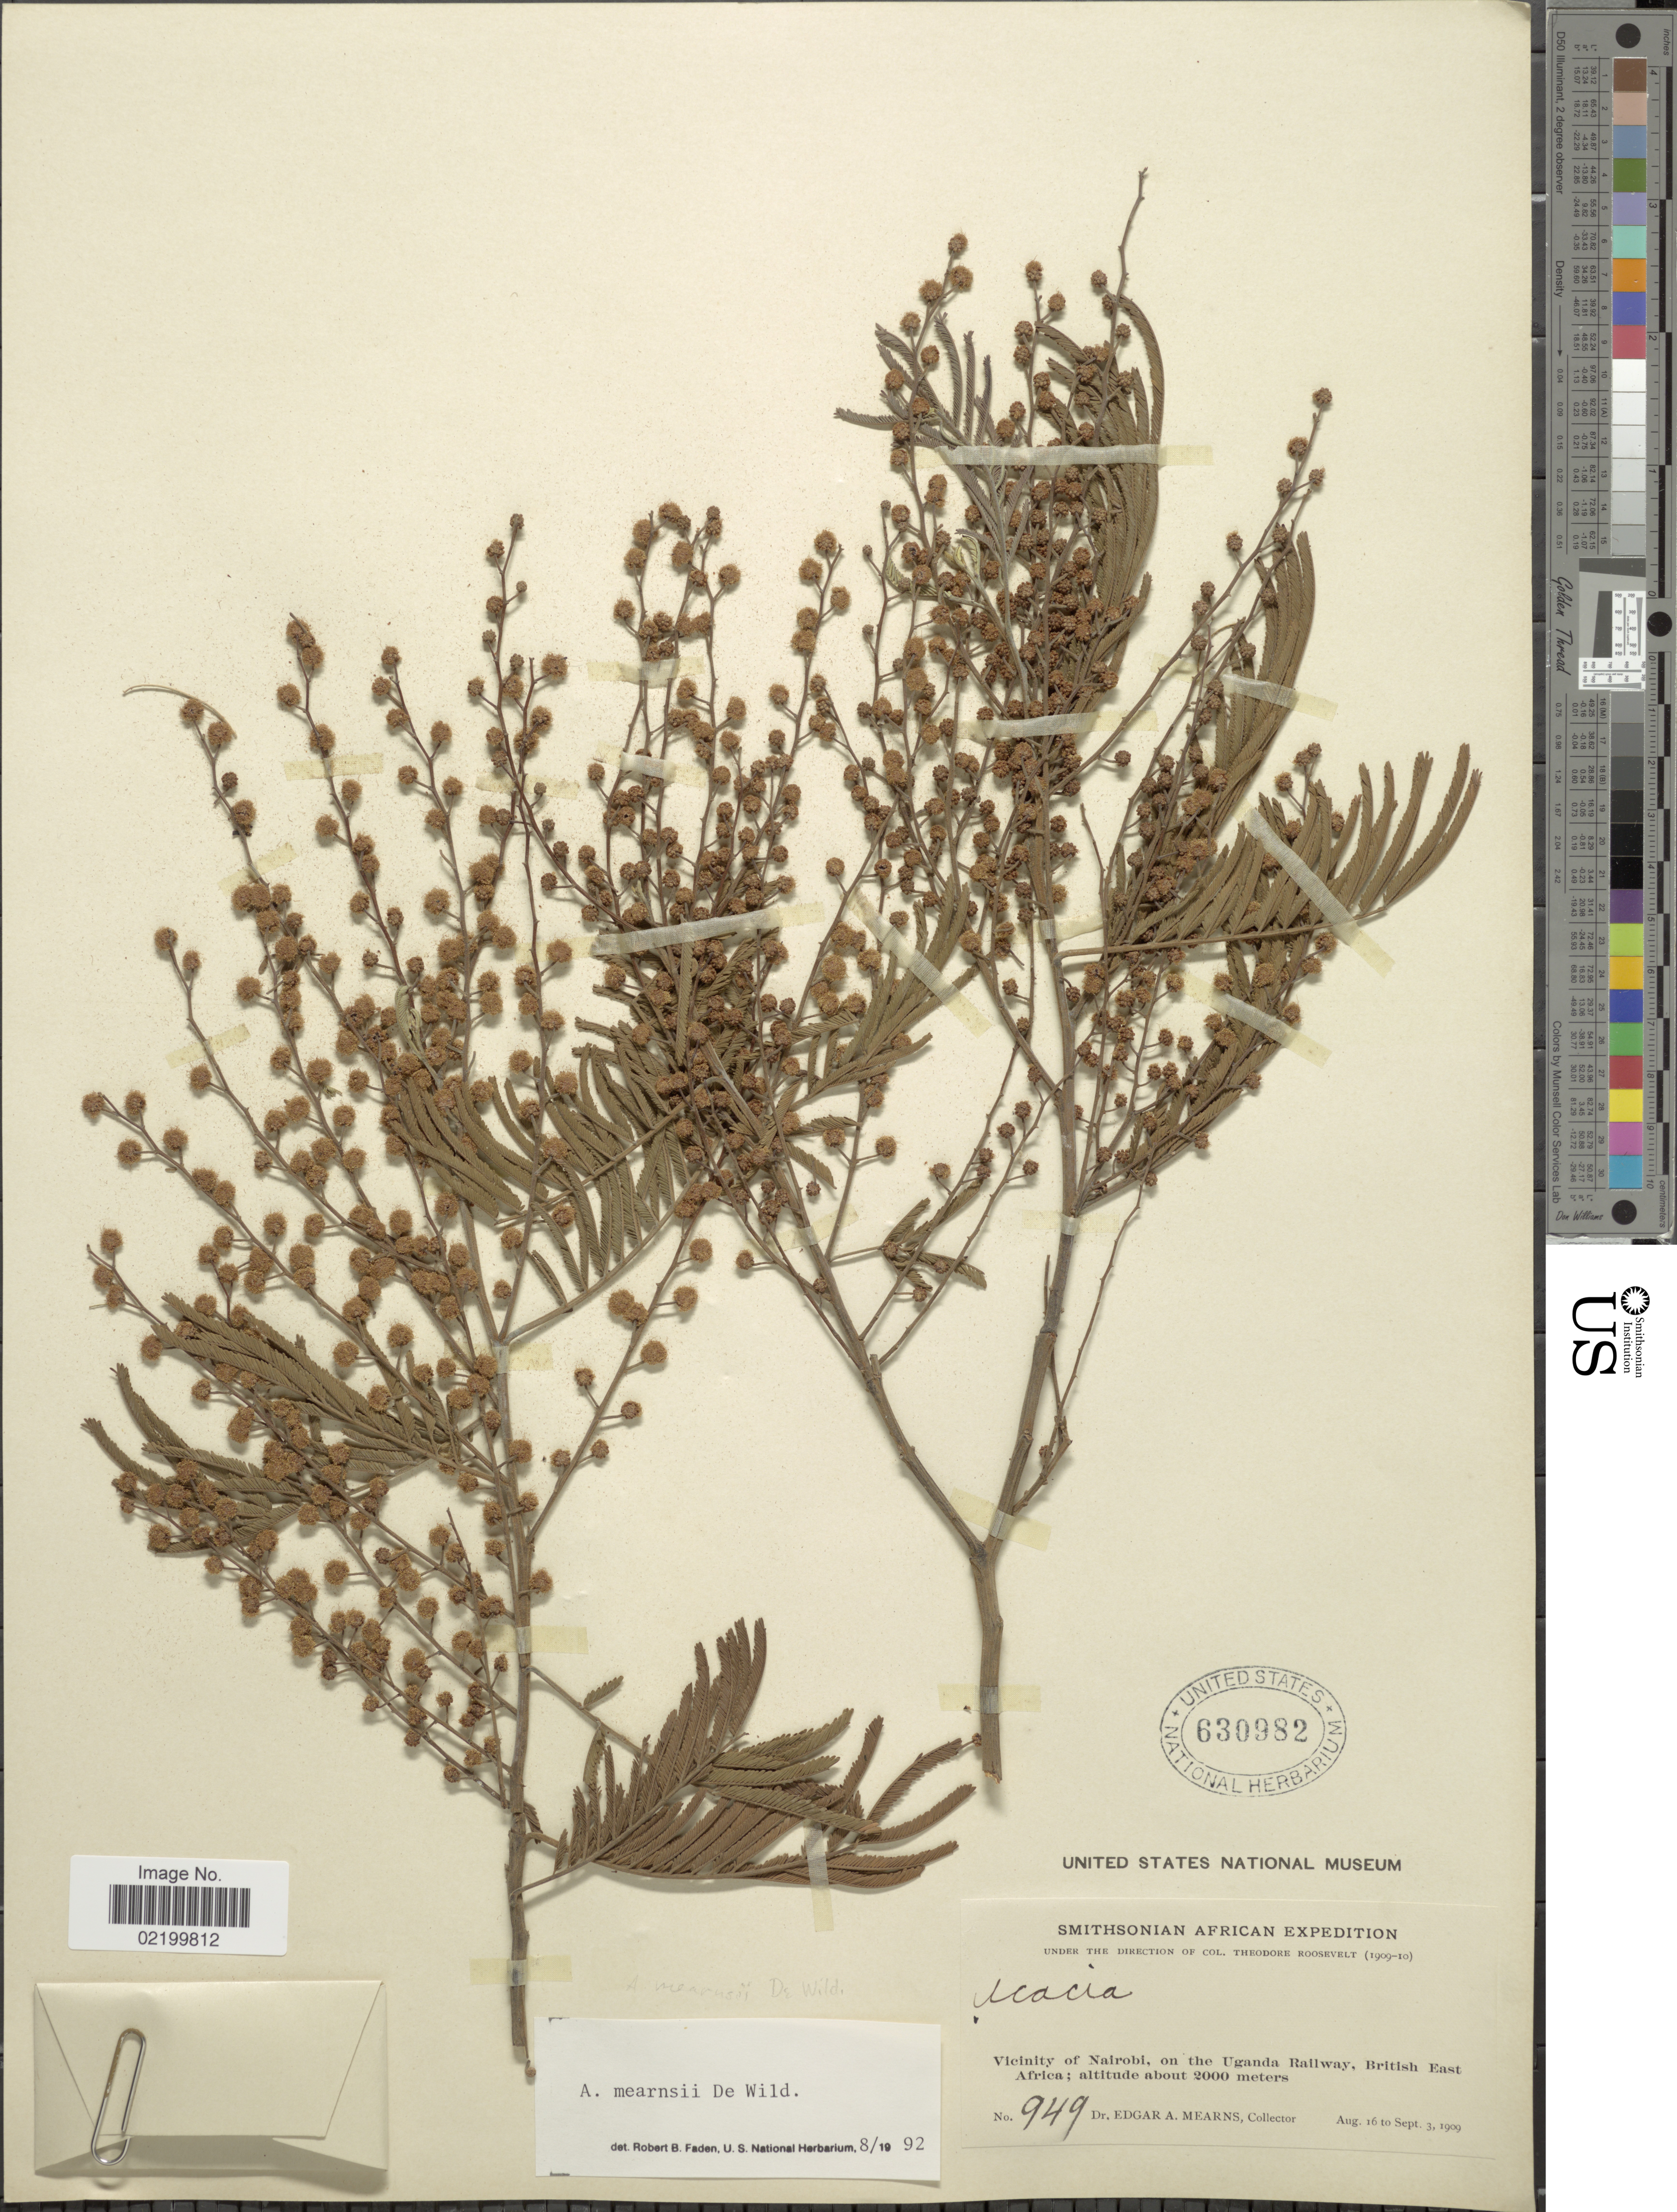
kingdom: Plantae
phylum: Tracheophyta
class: Magnoliopsida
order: Fabales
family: Fabaceae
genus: Acacia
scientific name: Acacia mearnsii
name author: De Wild.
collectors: E. A. Mearns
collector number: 949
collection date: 1909-08-16/1909-09-03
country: Kenya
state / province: Nairobi Area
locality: Vicinity of Nairobi, on the Uganda Railway, British East Africa.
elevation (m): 2000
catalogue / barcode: US 630982